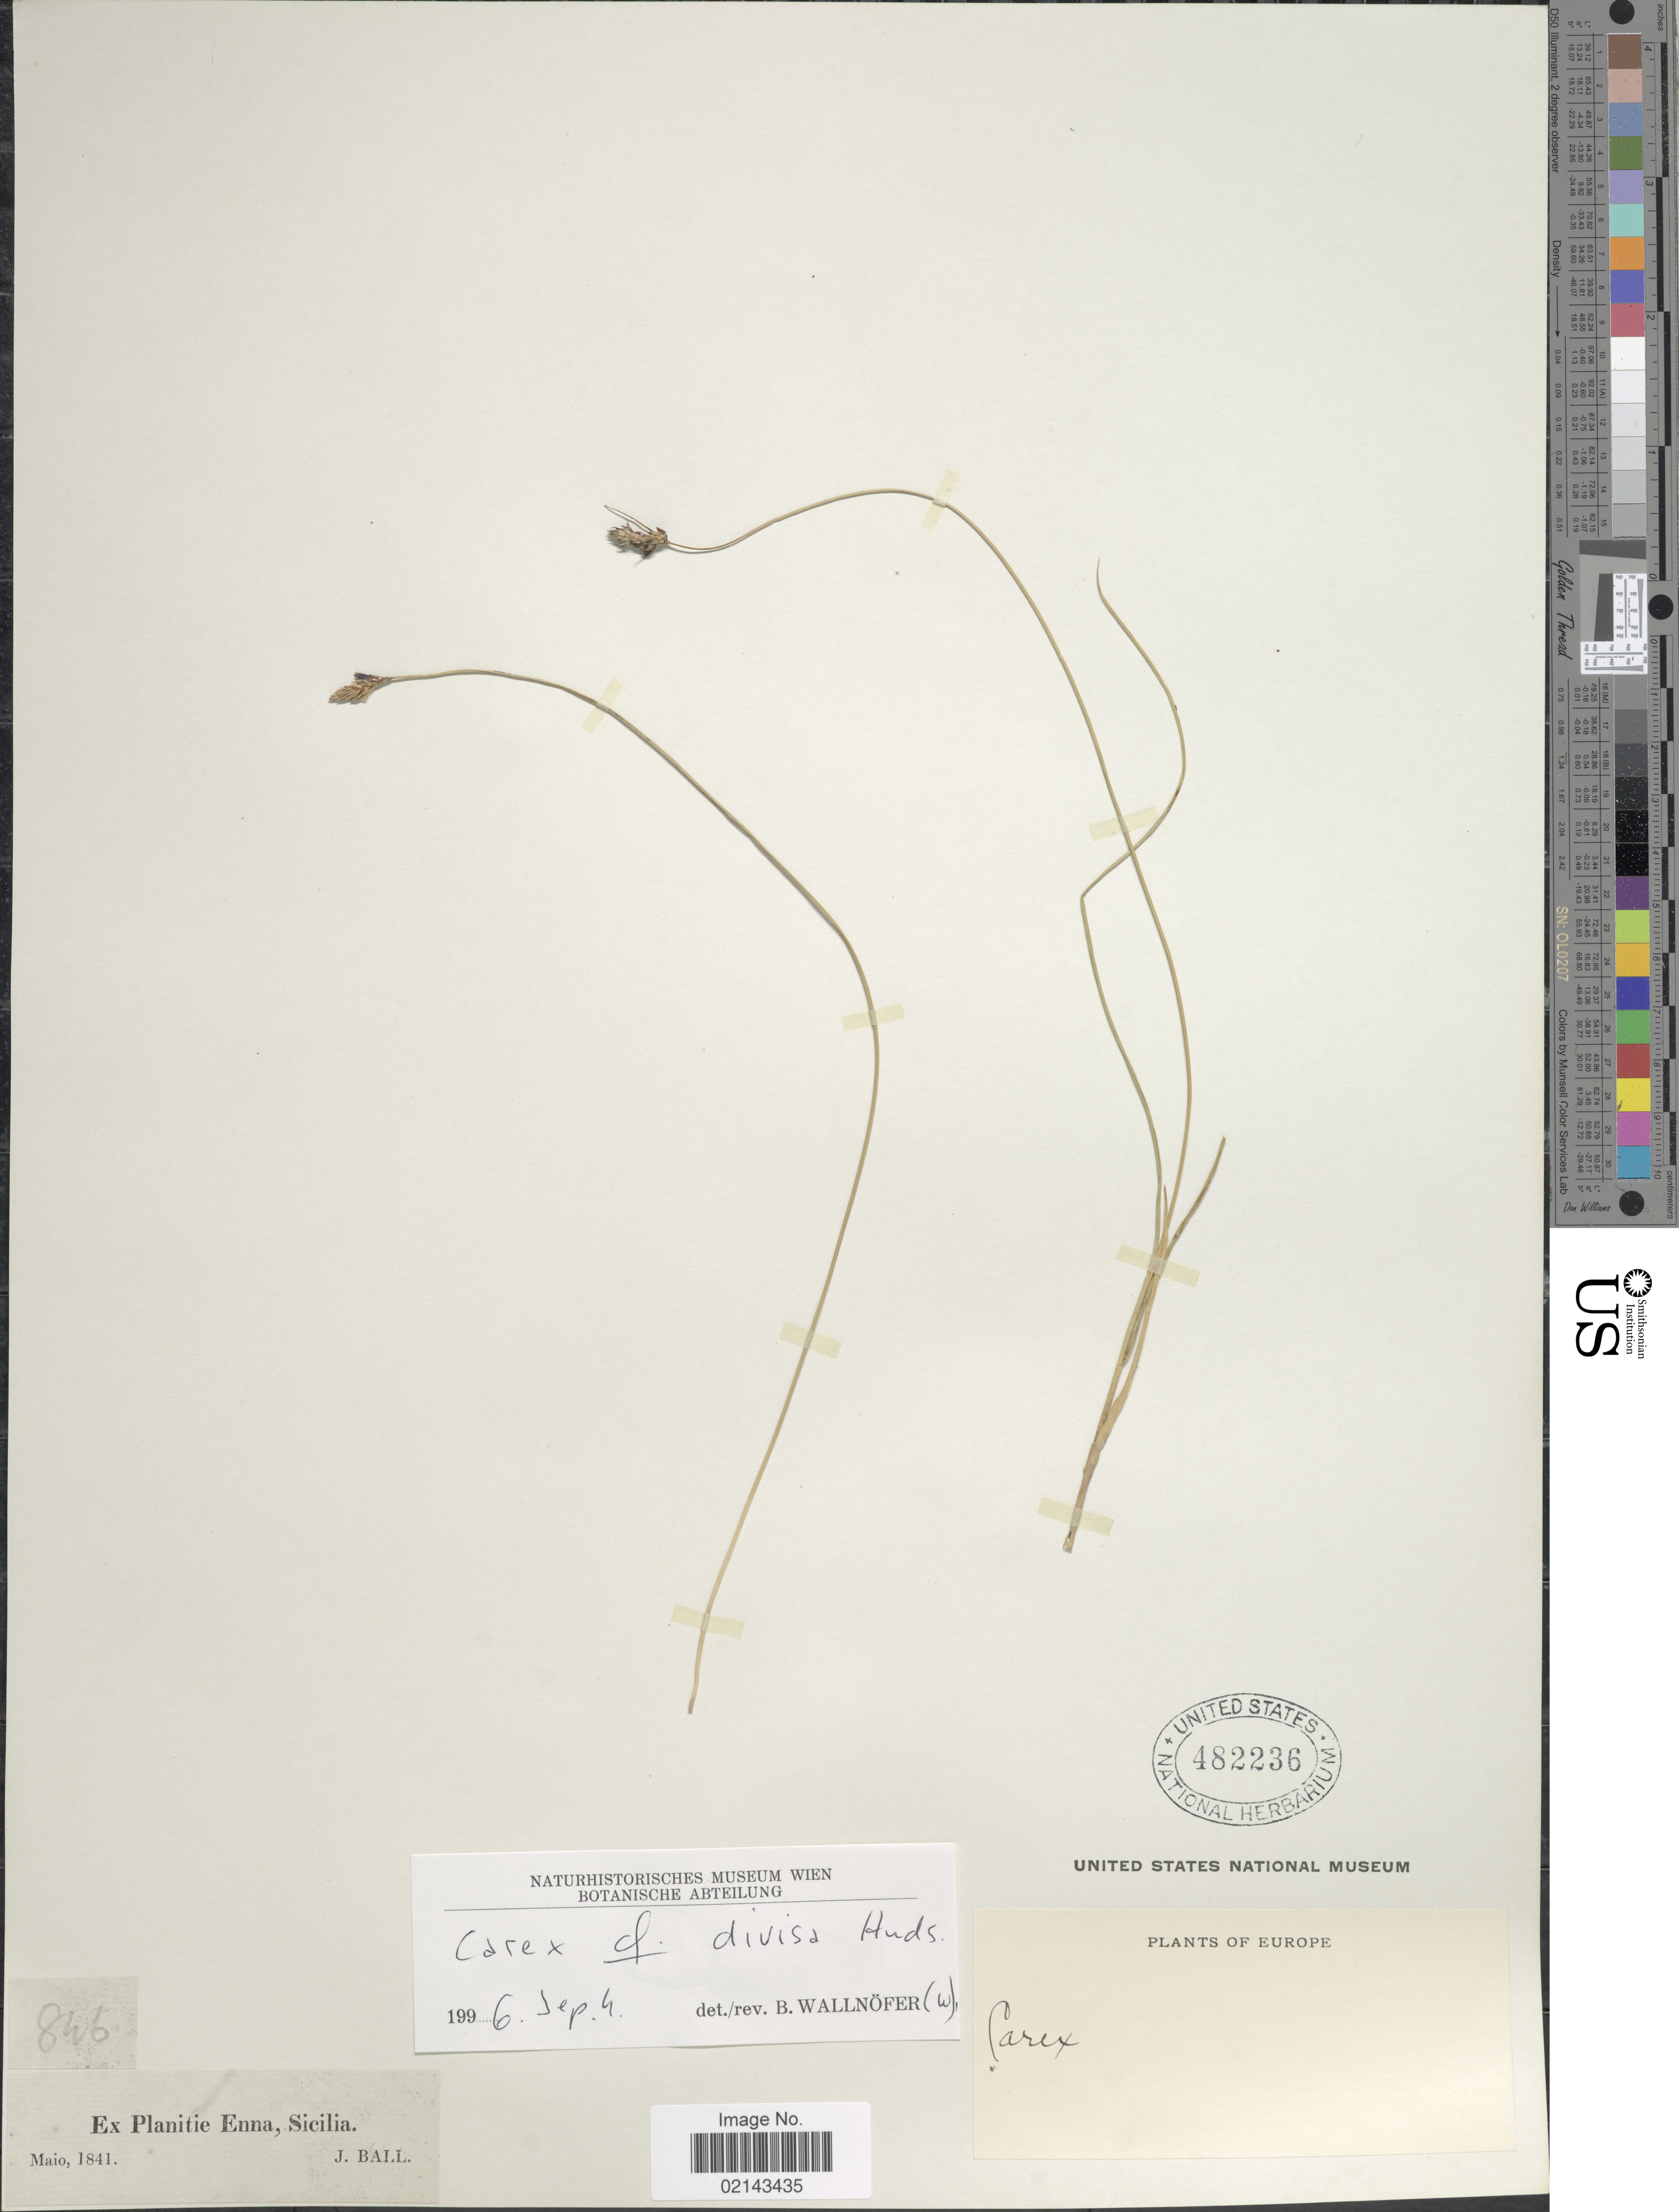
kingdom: Plantae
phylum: Tracheophyta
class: Liliopsida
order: Poales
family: Cyperaceae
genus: Carex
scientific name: Carex divisa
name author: Huds.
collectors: J. Ball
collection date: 1841-05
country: Italy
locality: Ex Planitie Enna, Sicilia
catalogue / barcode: US 482236